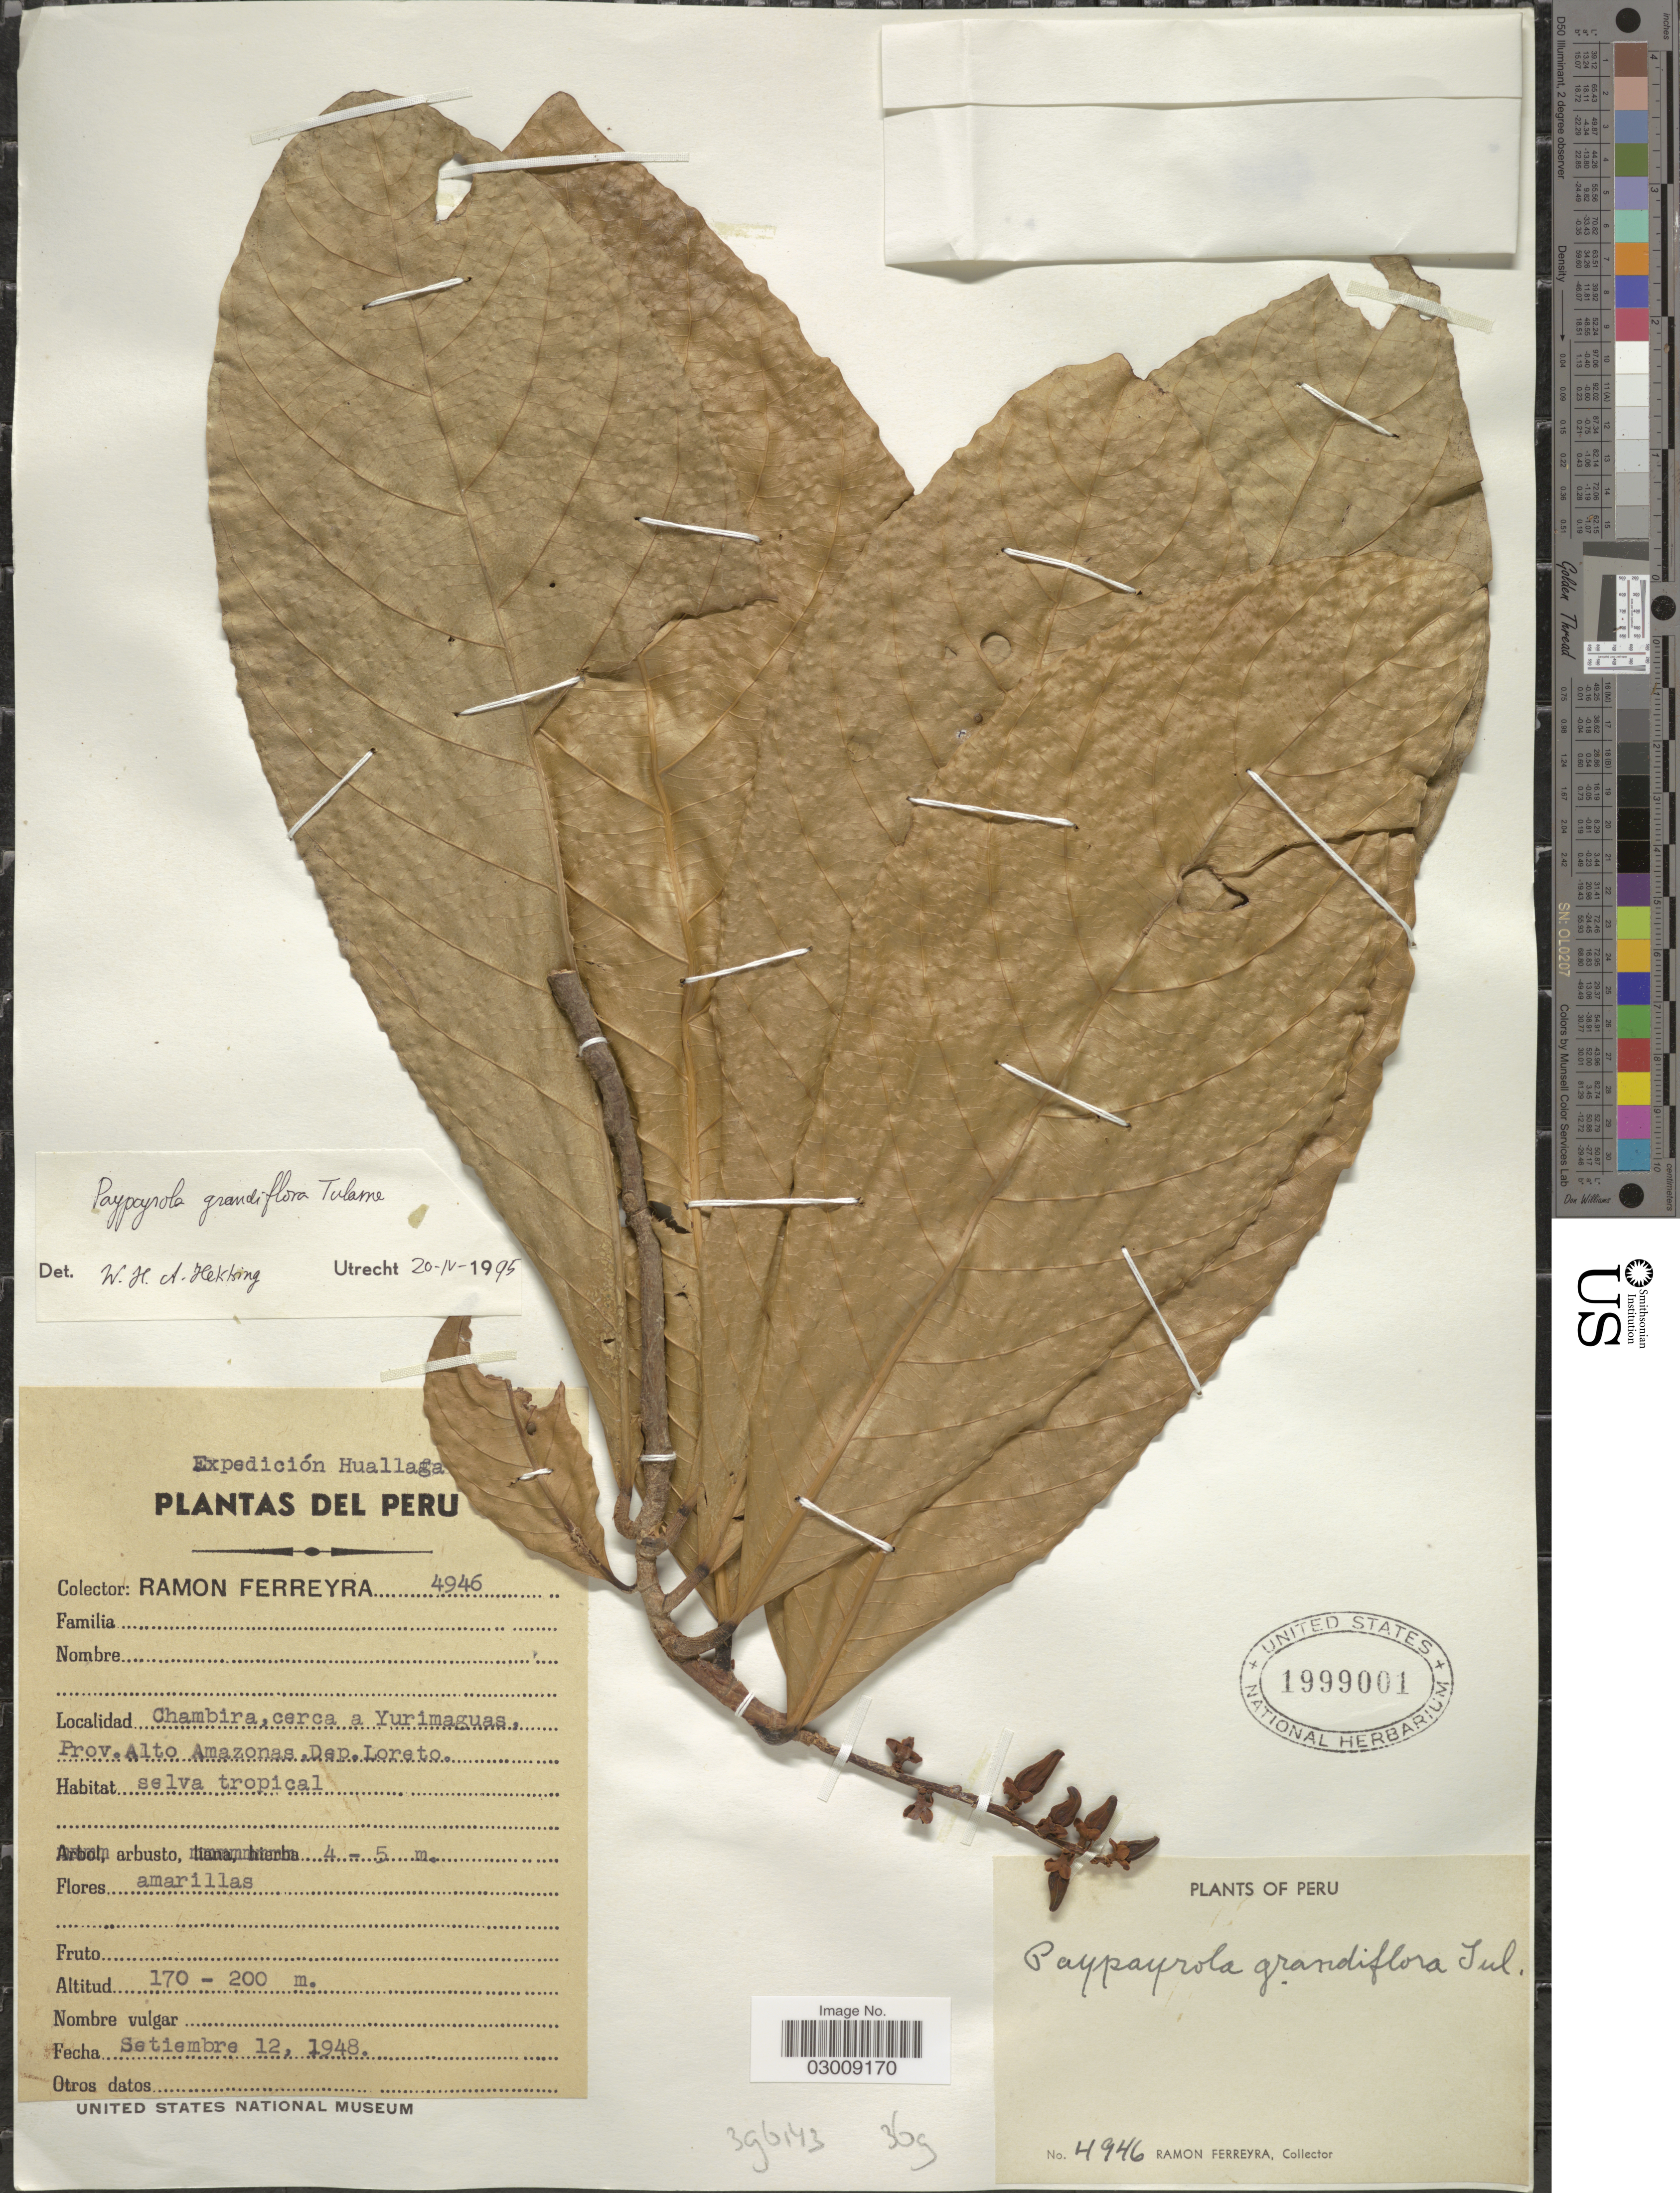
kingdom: Plantae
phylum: Tracheophyta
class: Magnoliopsida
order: Malpighiales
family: Violaceae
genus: Paypayrola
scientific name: Paypayrola grandiflora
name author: Tul.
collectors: R. A. Ferreyra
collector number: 4946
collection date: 1948-09-12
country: Peru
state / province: Loreto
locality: Chambira, cerca a Yurimaguas. Prov. Alto Amazonas, Dep. Loreto.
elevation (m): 170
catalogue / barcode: US 1999001